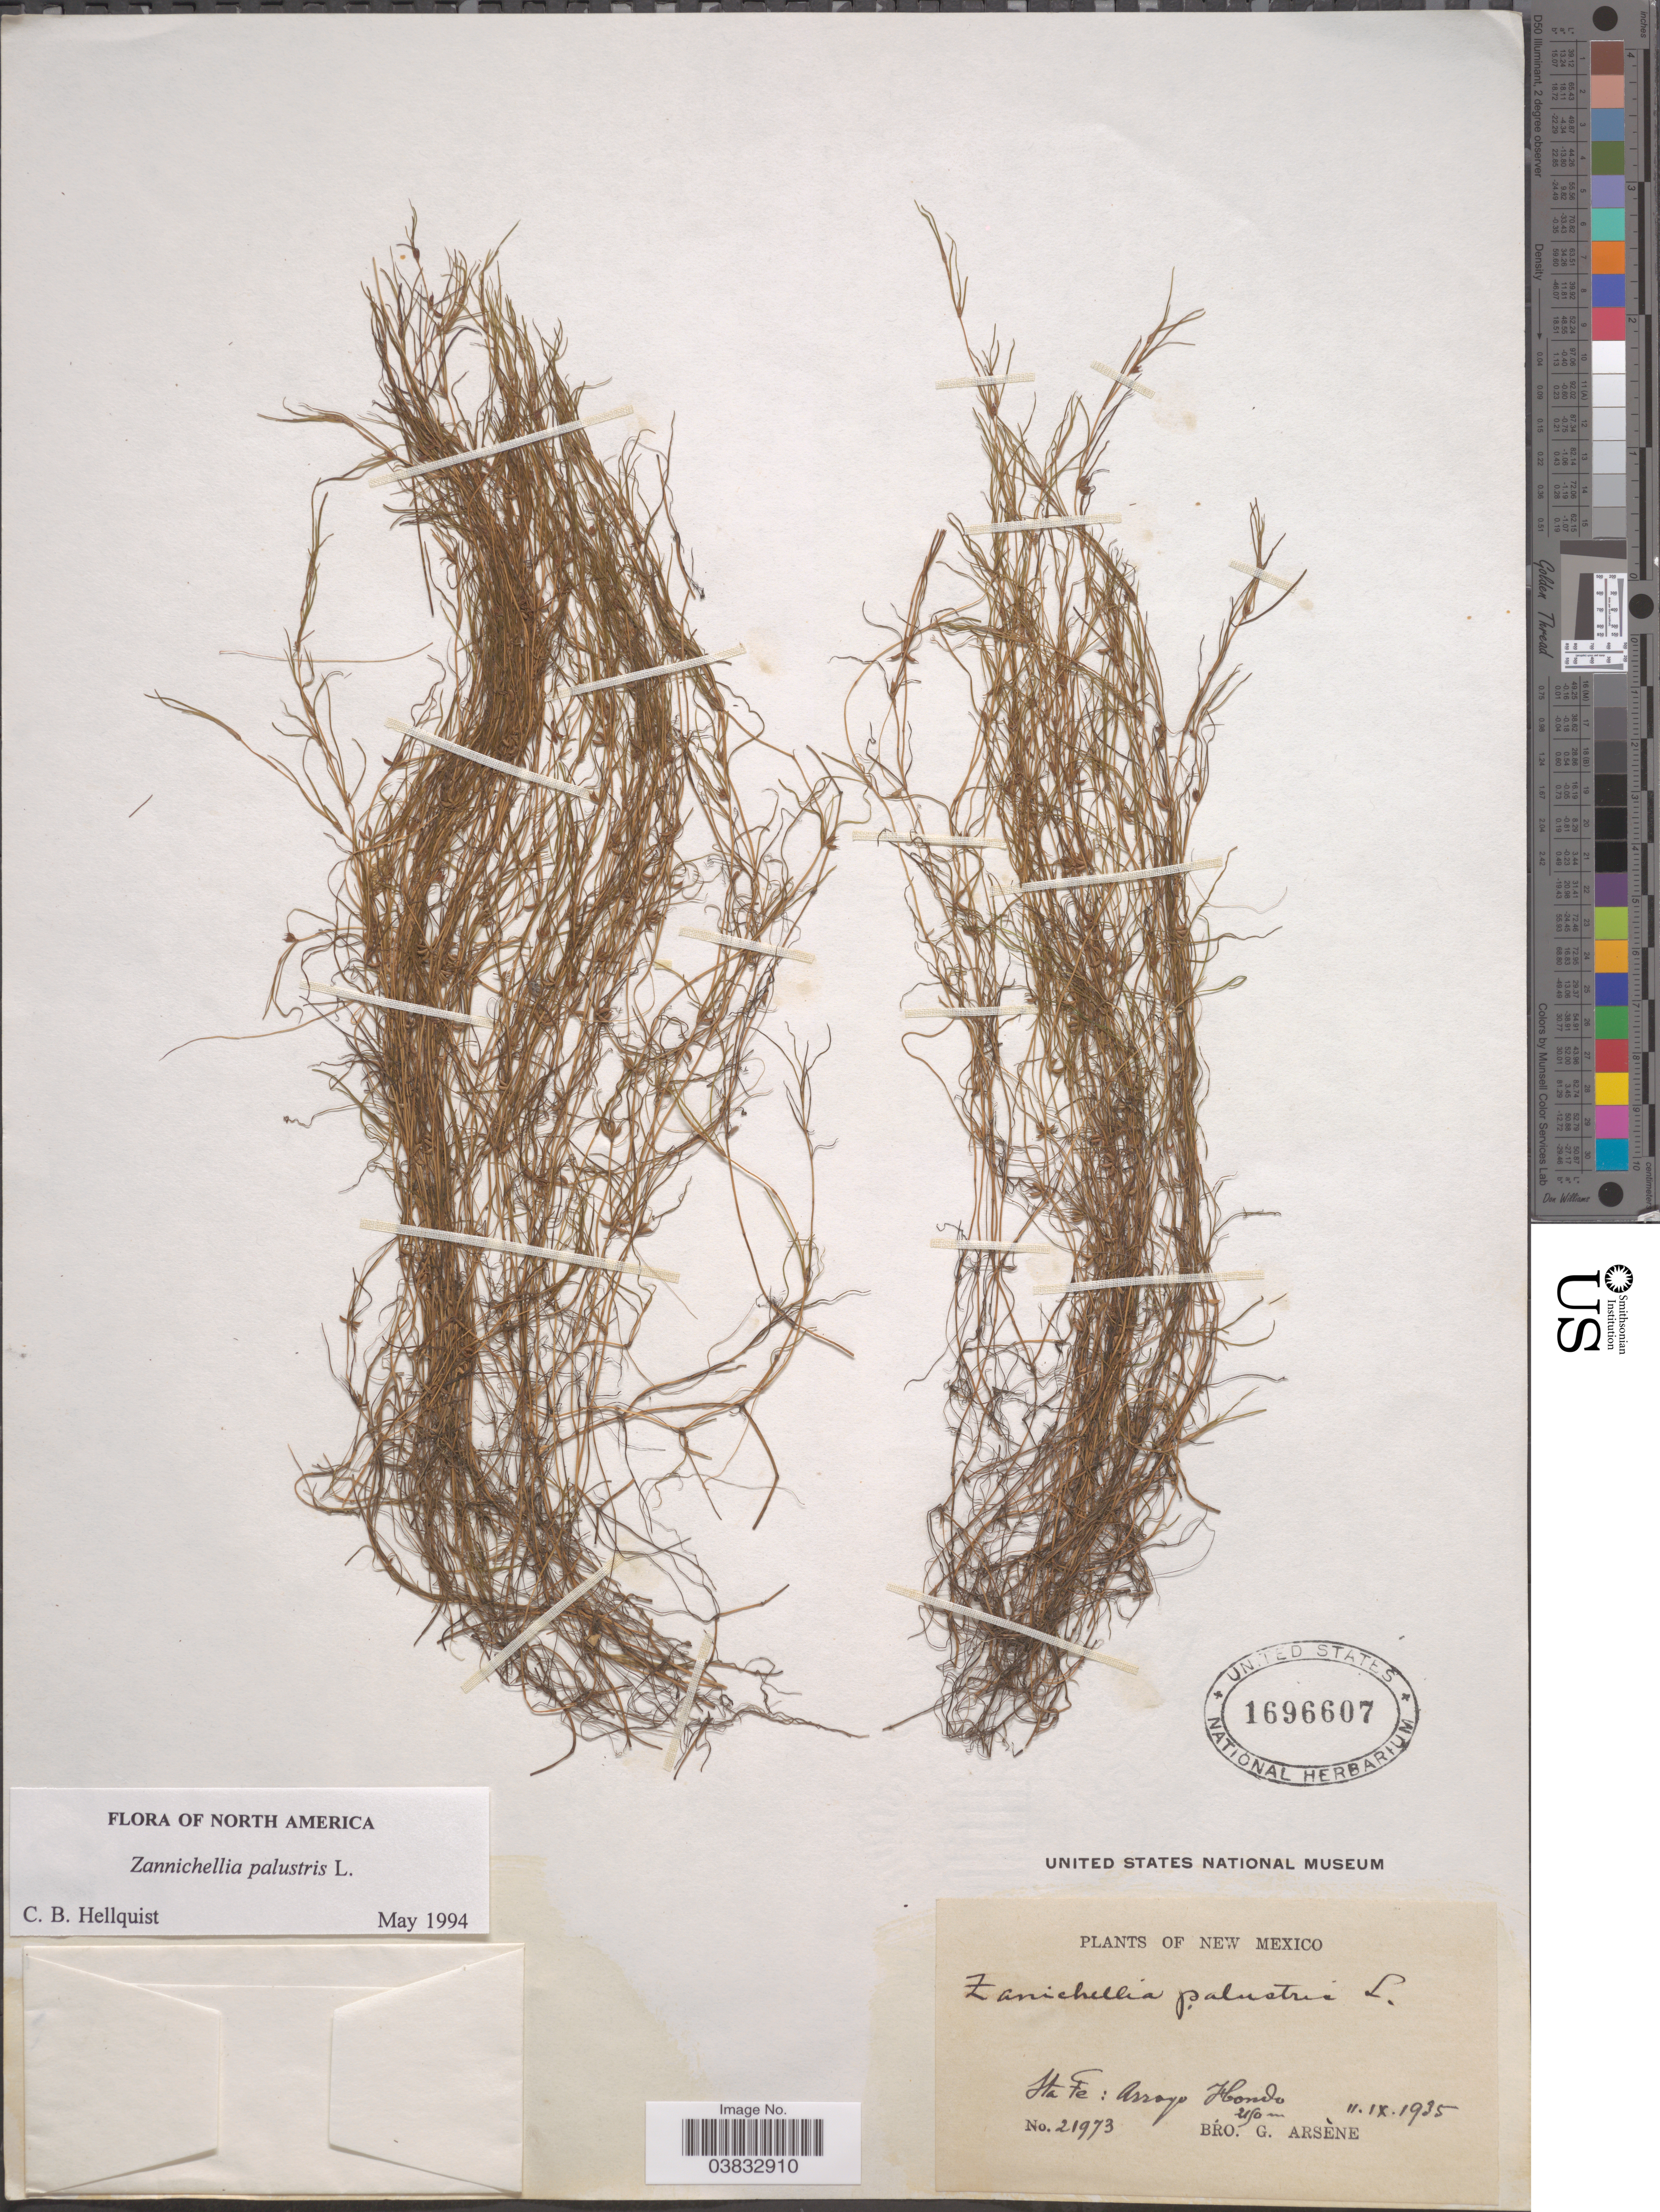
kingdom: Plantae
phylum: Tracheophyta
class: Liliopsida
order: Alismatales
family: Potamogetonaceae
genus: Zannichellia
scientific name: Zannichellia palustris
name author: L.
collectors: Bro. G. Arsène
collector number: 21973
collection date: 1935-09-11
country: United States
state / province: New Mexico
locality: Sta Fe: Arroyo Hombo.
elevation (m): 2150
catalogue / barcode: US 1696607